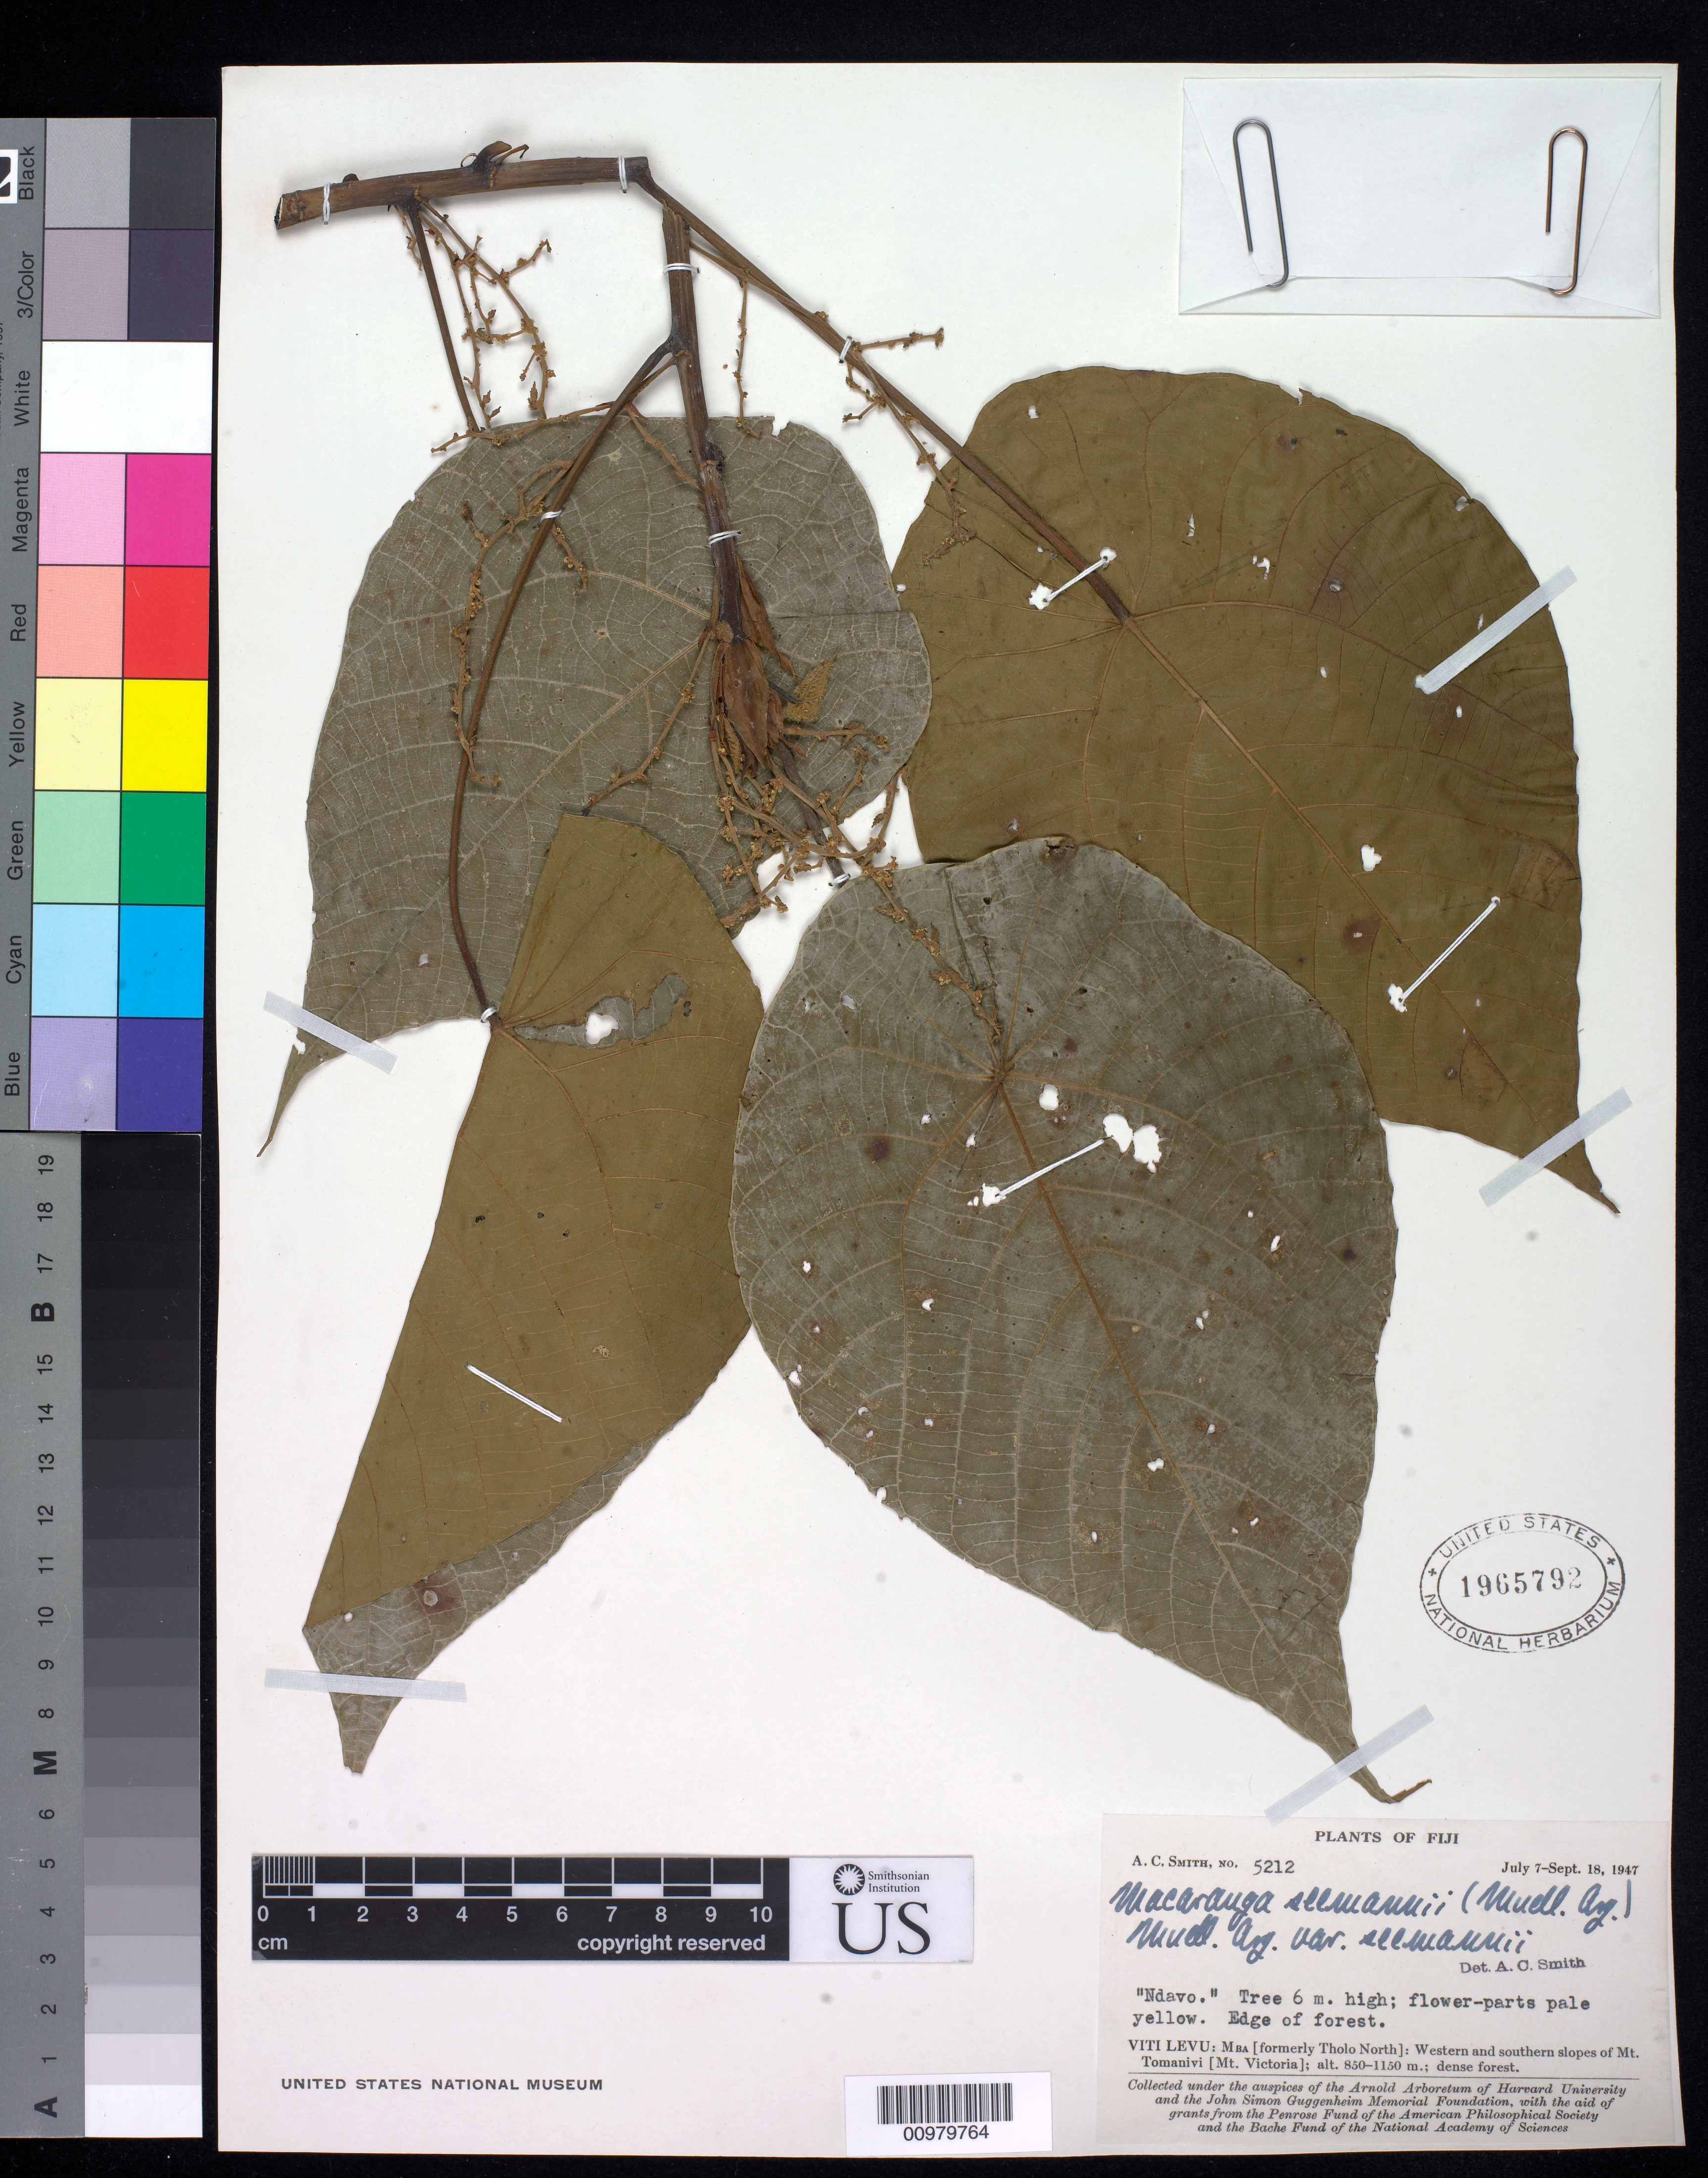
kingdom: Plantae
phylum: Tracheophyta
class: Magnoliopsida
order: Malpighiales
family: Euphorbiaceae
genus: Macaranga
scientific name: Macaranga seemanni var. capillata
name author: A.C. Sm.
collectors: C. A. Smith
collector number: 5212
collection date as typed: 07 Jul 1947 to 18 Sep 1947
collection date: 1947-07-07/1947-09-18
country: Fiji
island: Viti Levu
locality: Western and southern slopes of Mt. Tomanivi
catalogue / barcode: US 1965792